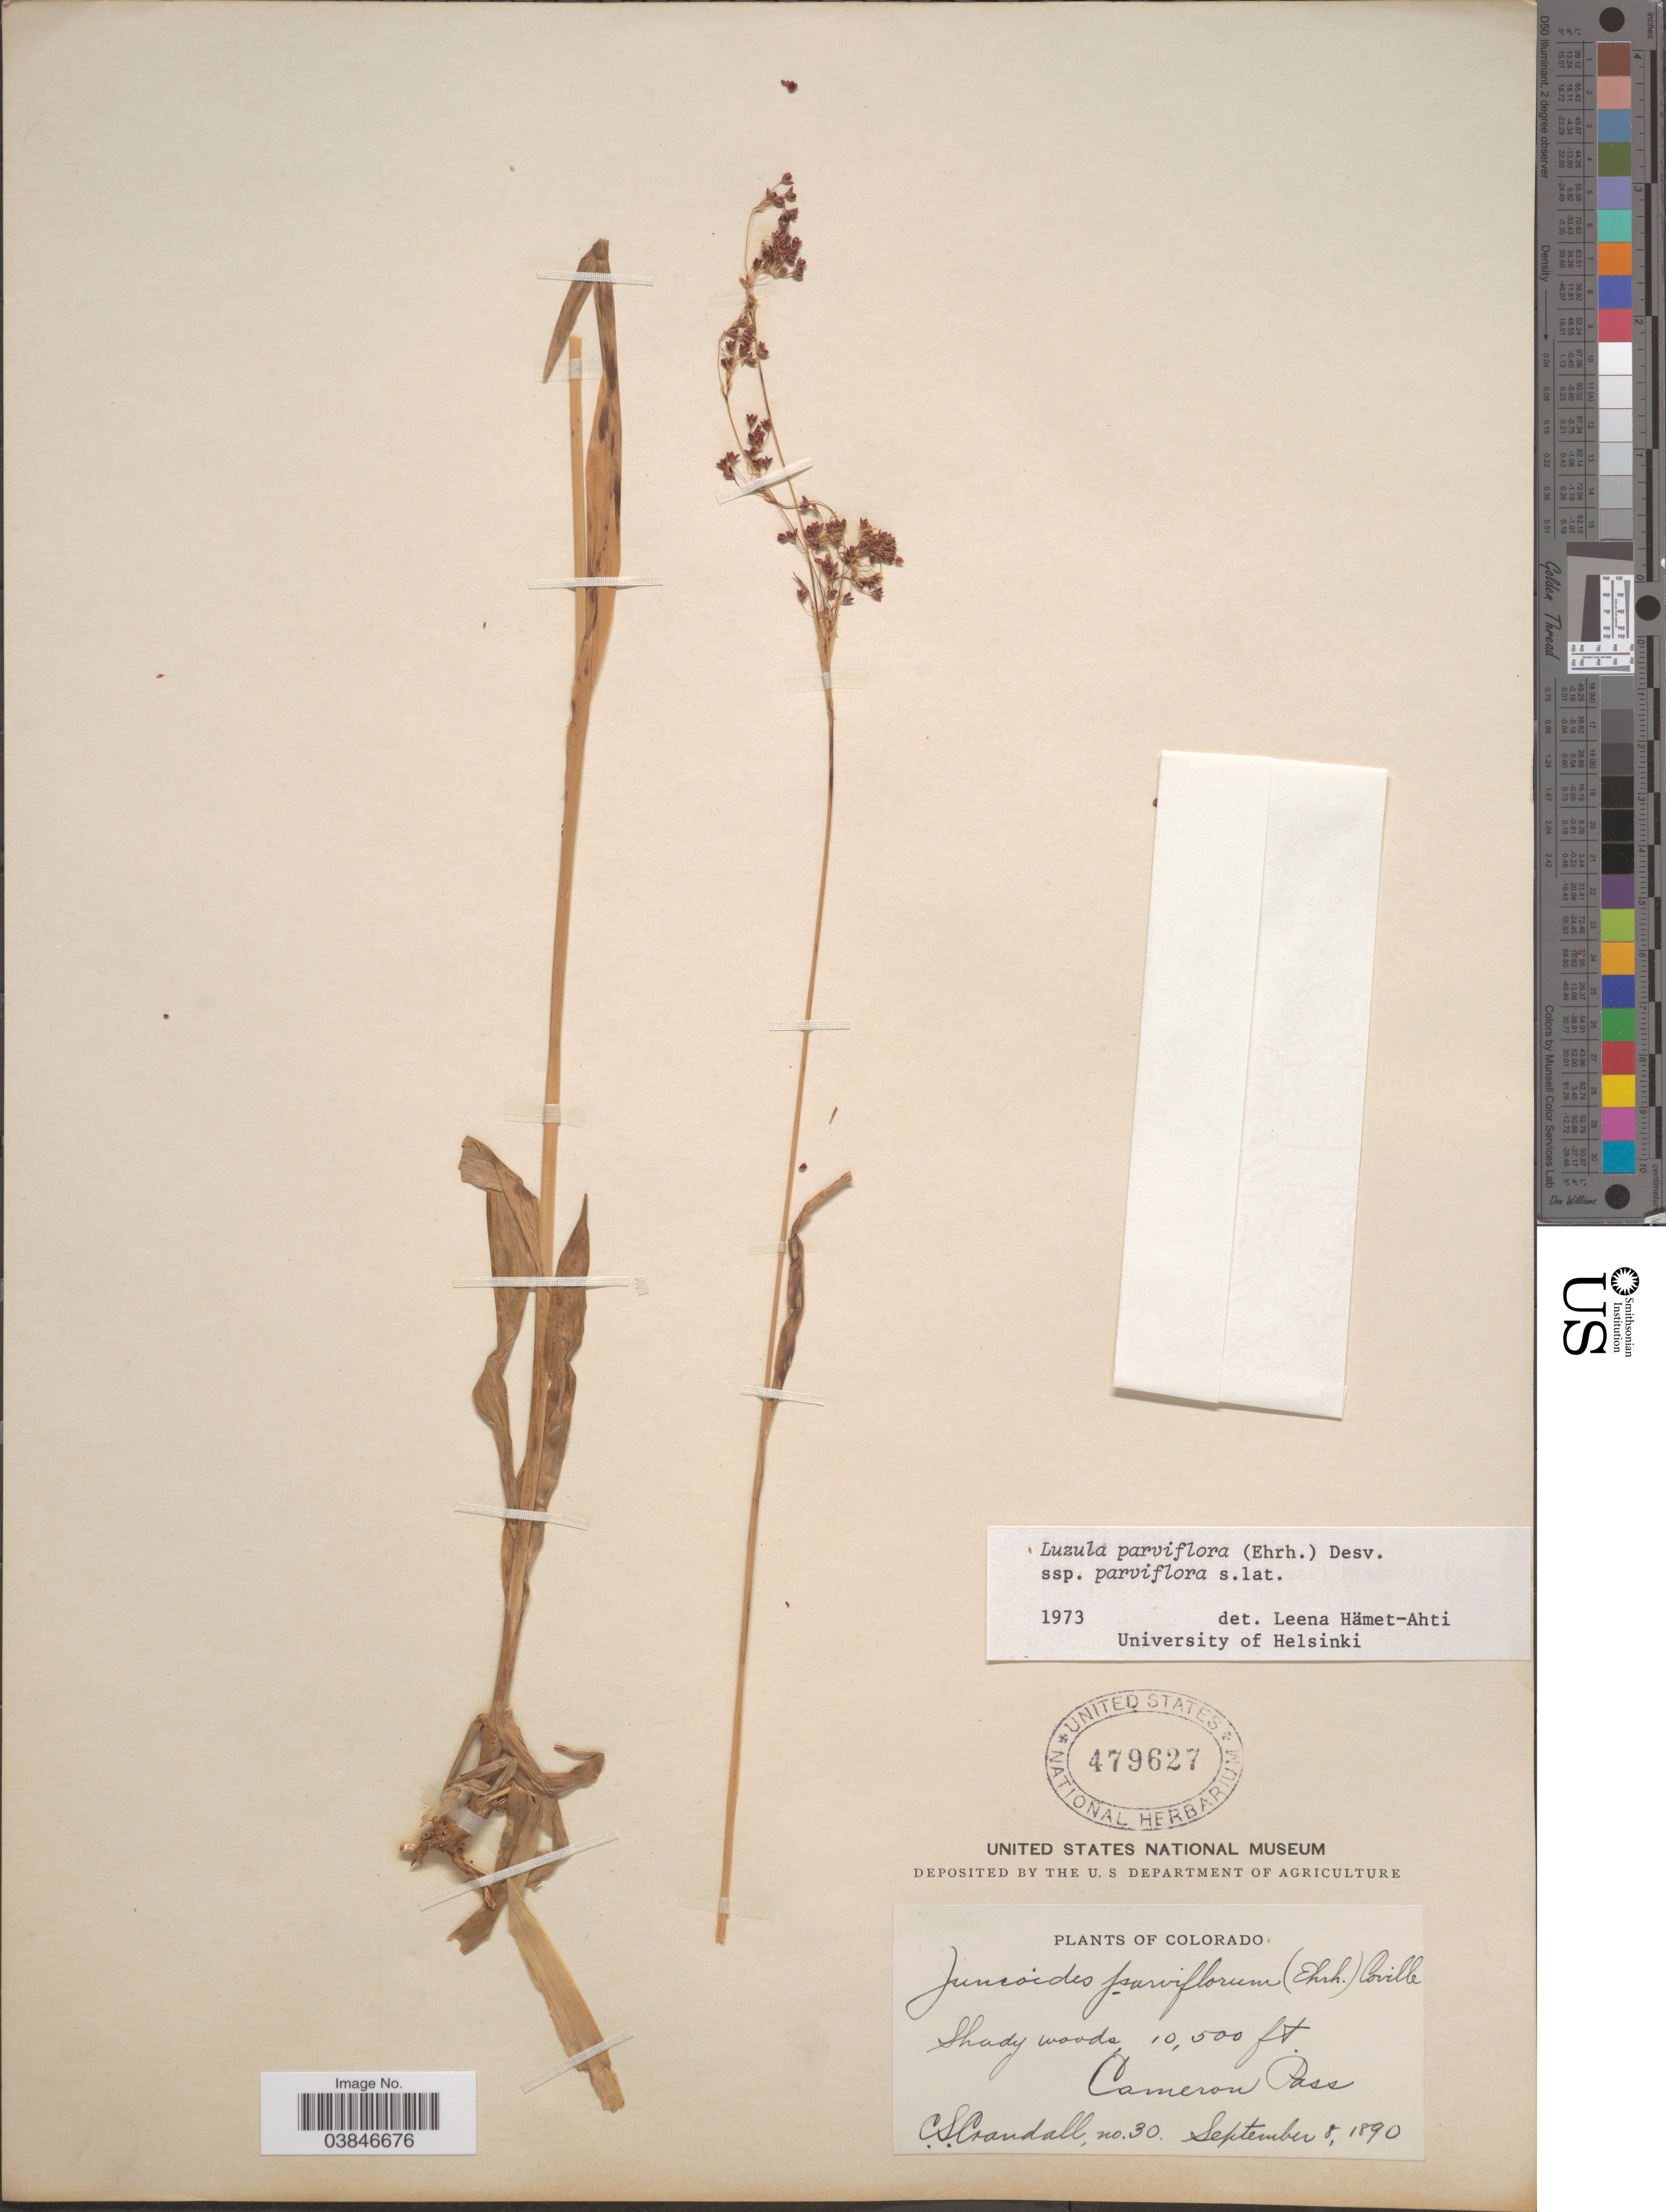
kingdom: Plantae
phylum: Tracheophyta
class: Liliopsida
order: Poales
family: Juncaceae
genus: Luzula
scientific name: Luzula parviflora subsp. parviflora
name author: (Ehrh.) Desv.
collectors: C. Crandall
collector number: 30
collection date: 1890-09-08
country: United States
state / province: Colorado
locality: Cameron Pass.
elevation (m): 3200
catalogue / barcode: US 479627